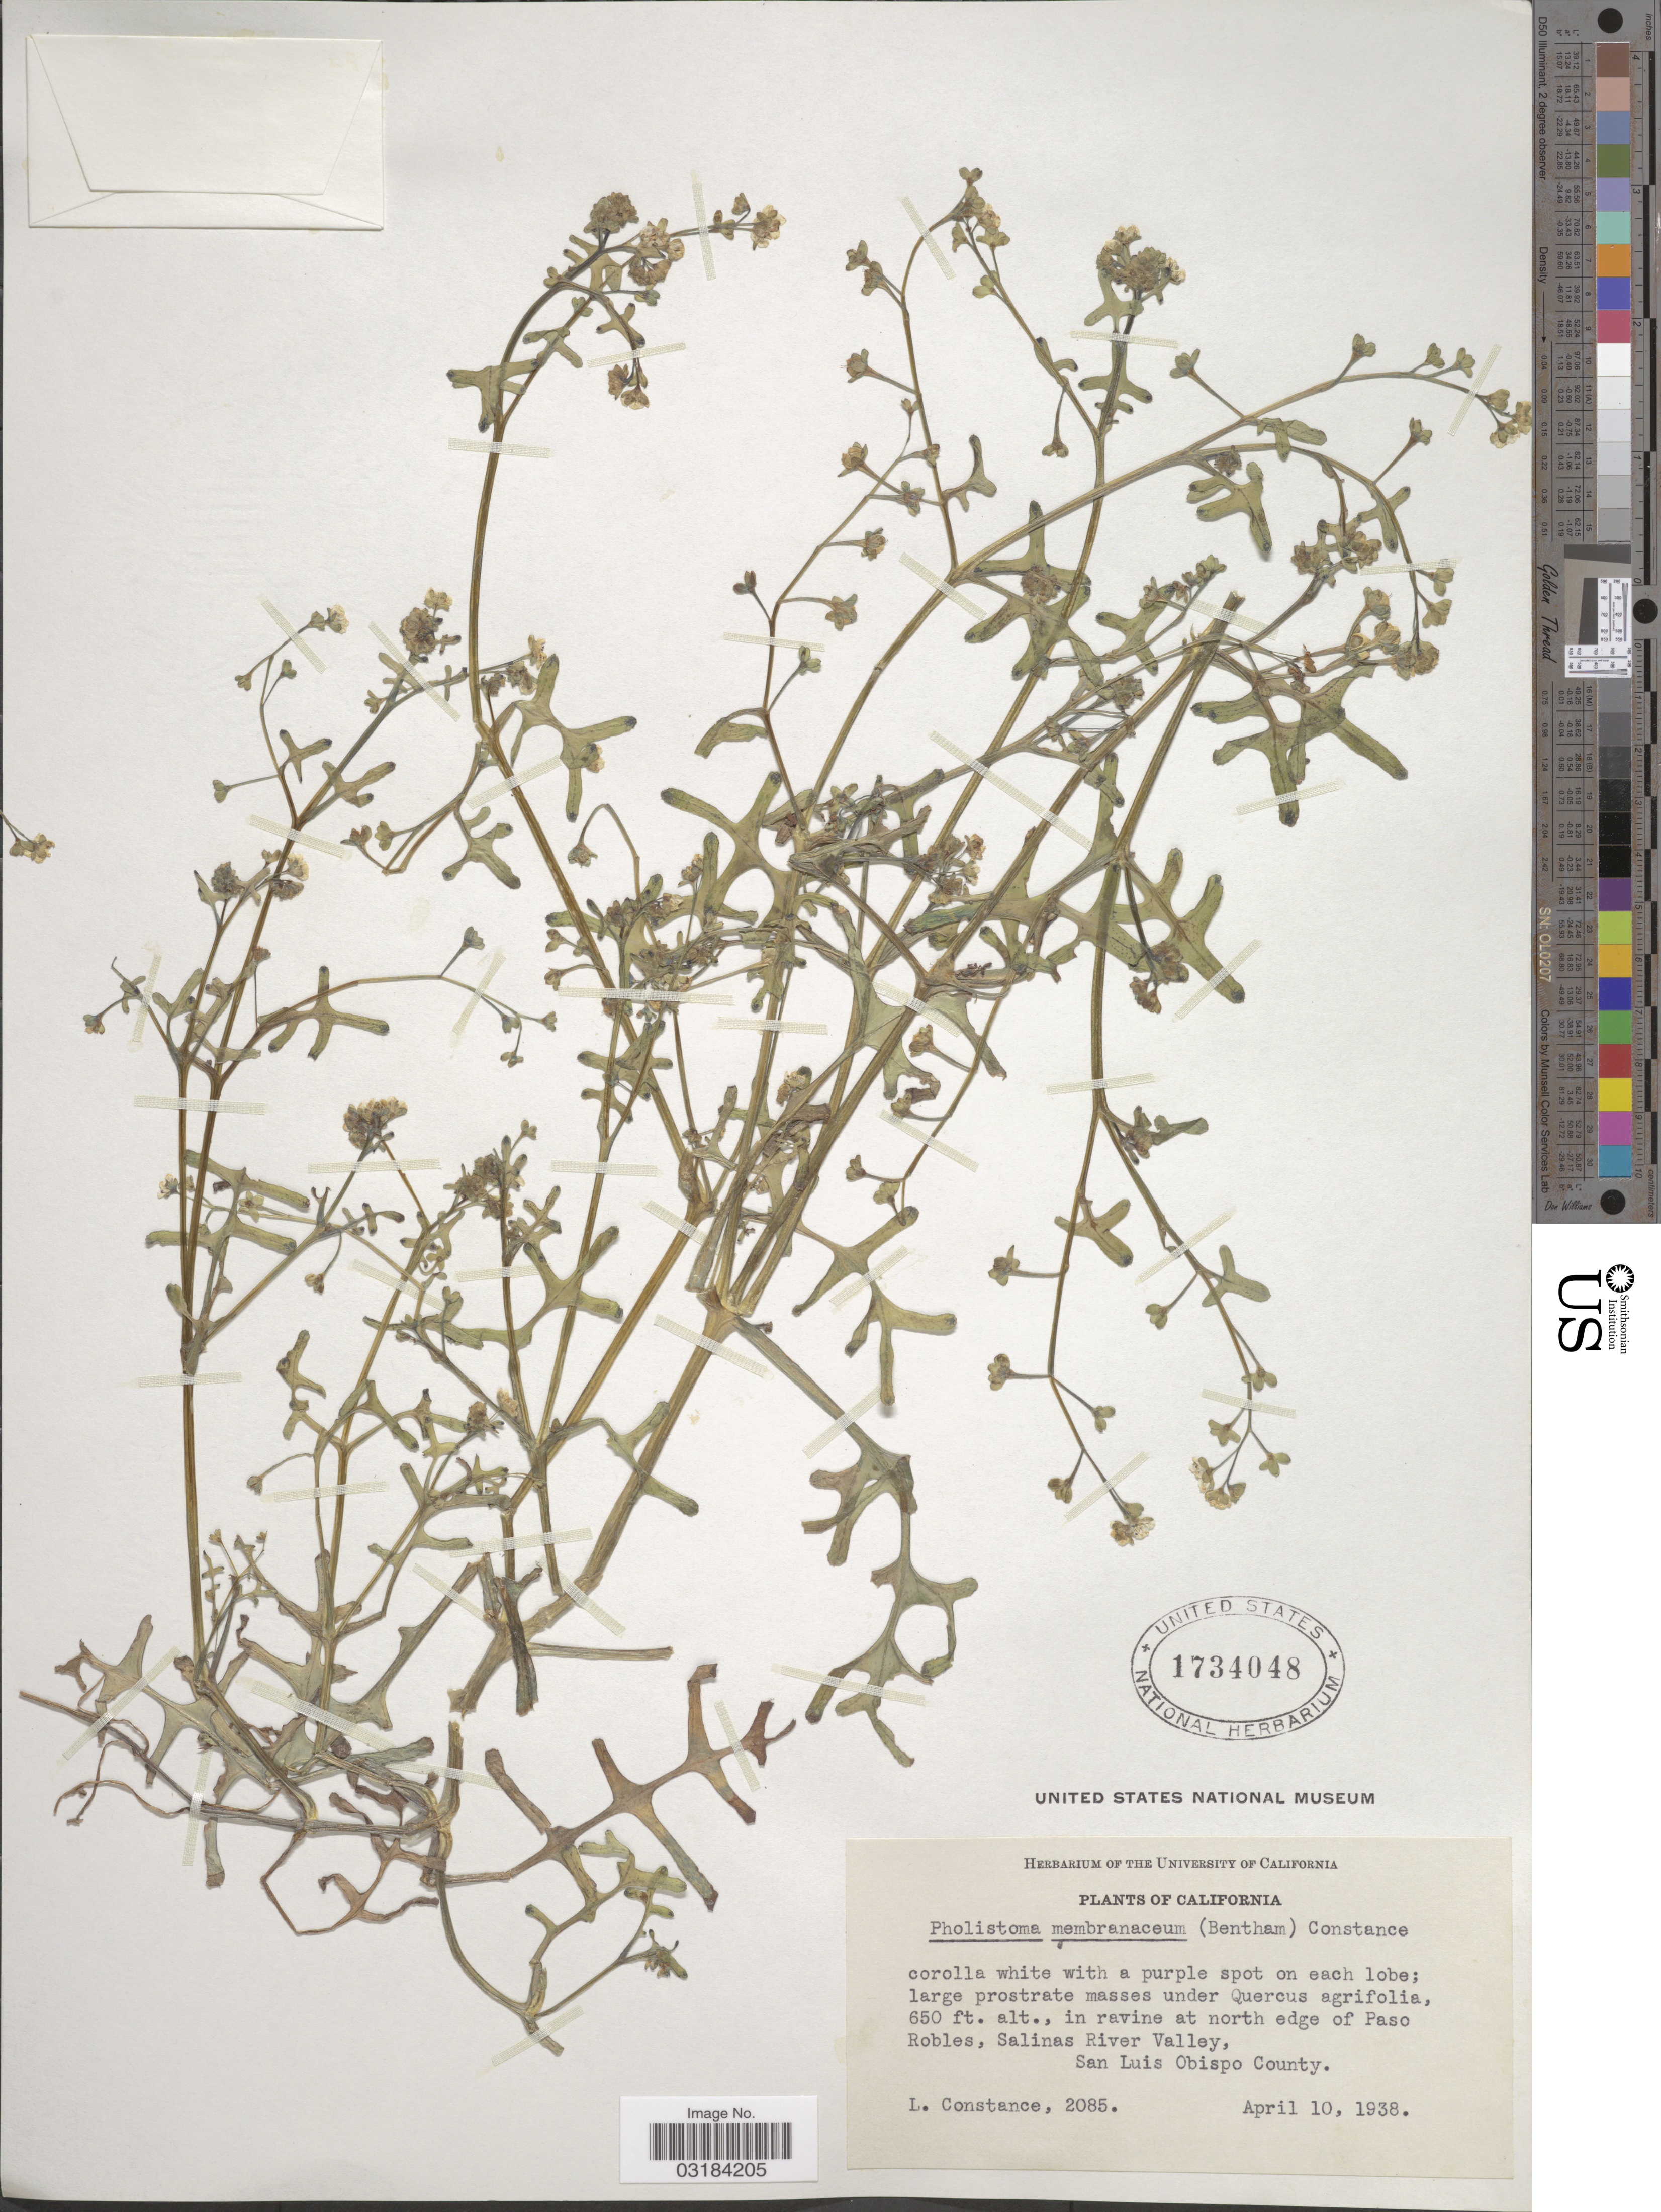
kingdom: Plantae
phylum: Tracheophyta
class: Magnoliopsida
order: Boraginales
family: Hydrophyllaceae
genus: Pholistoma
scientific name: Pholistoma membranaceum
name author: (Benth.) Constance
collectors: L. Constance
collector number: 2085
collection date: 1938-04-10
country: United States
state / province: California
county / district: San Luis Obispo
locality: In ravine at north edge of Paso Robles, Salinas River Valley, San Luis Obispo County.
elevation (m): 198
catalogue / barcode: US 1734048